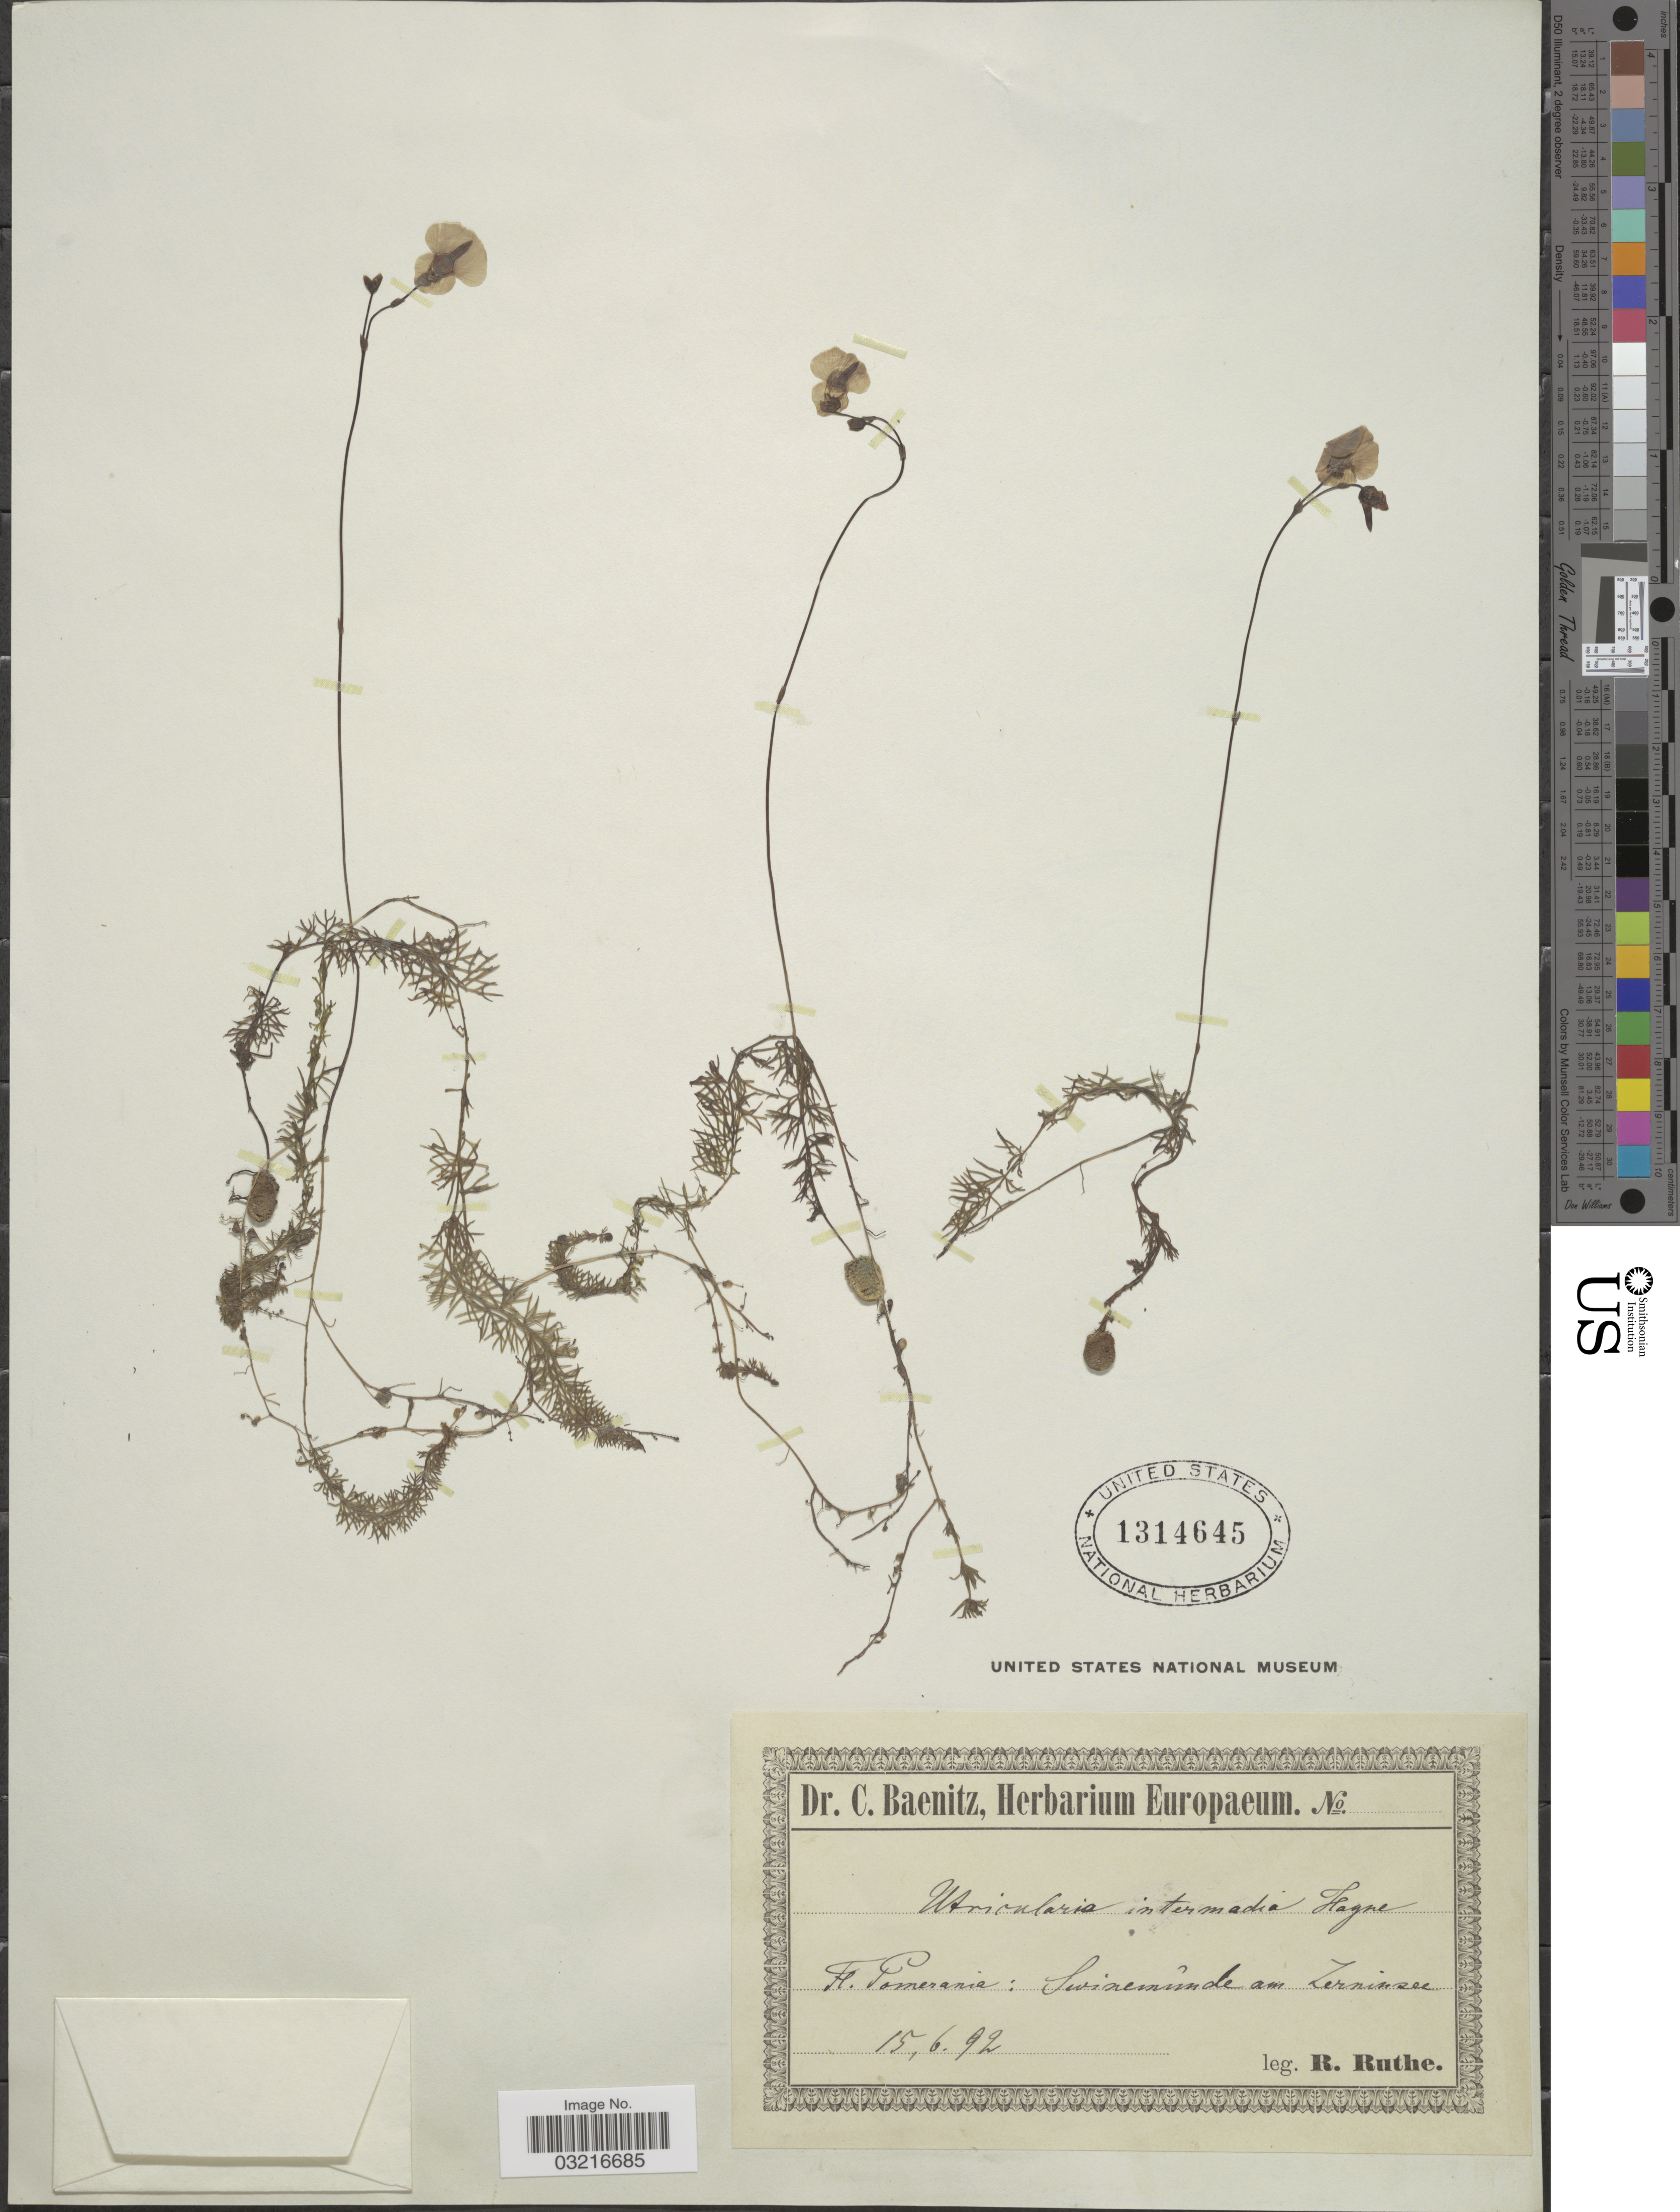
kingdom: Plantae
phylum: Tracheophyta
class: Magnoliopsida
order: Lamiales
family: Lentibulariaceae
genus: Utricularia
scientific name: Utricularia intermedia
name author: Hayne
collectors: R. Ruthe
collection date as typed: Transcribed d/m/y: 15/6/92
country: Poland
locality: Fl. Pomerania: Swinemünde am Zerninsee.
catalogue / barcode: US 1314645